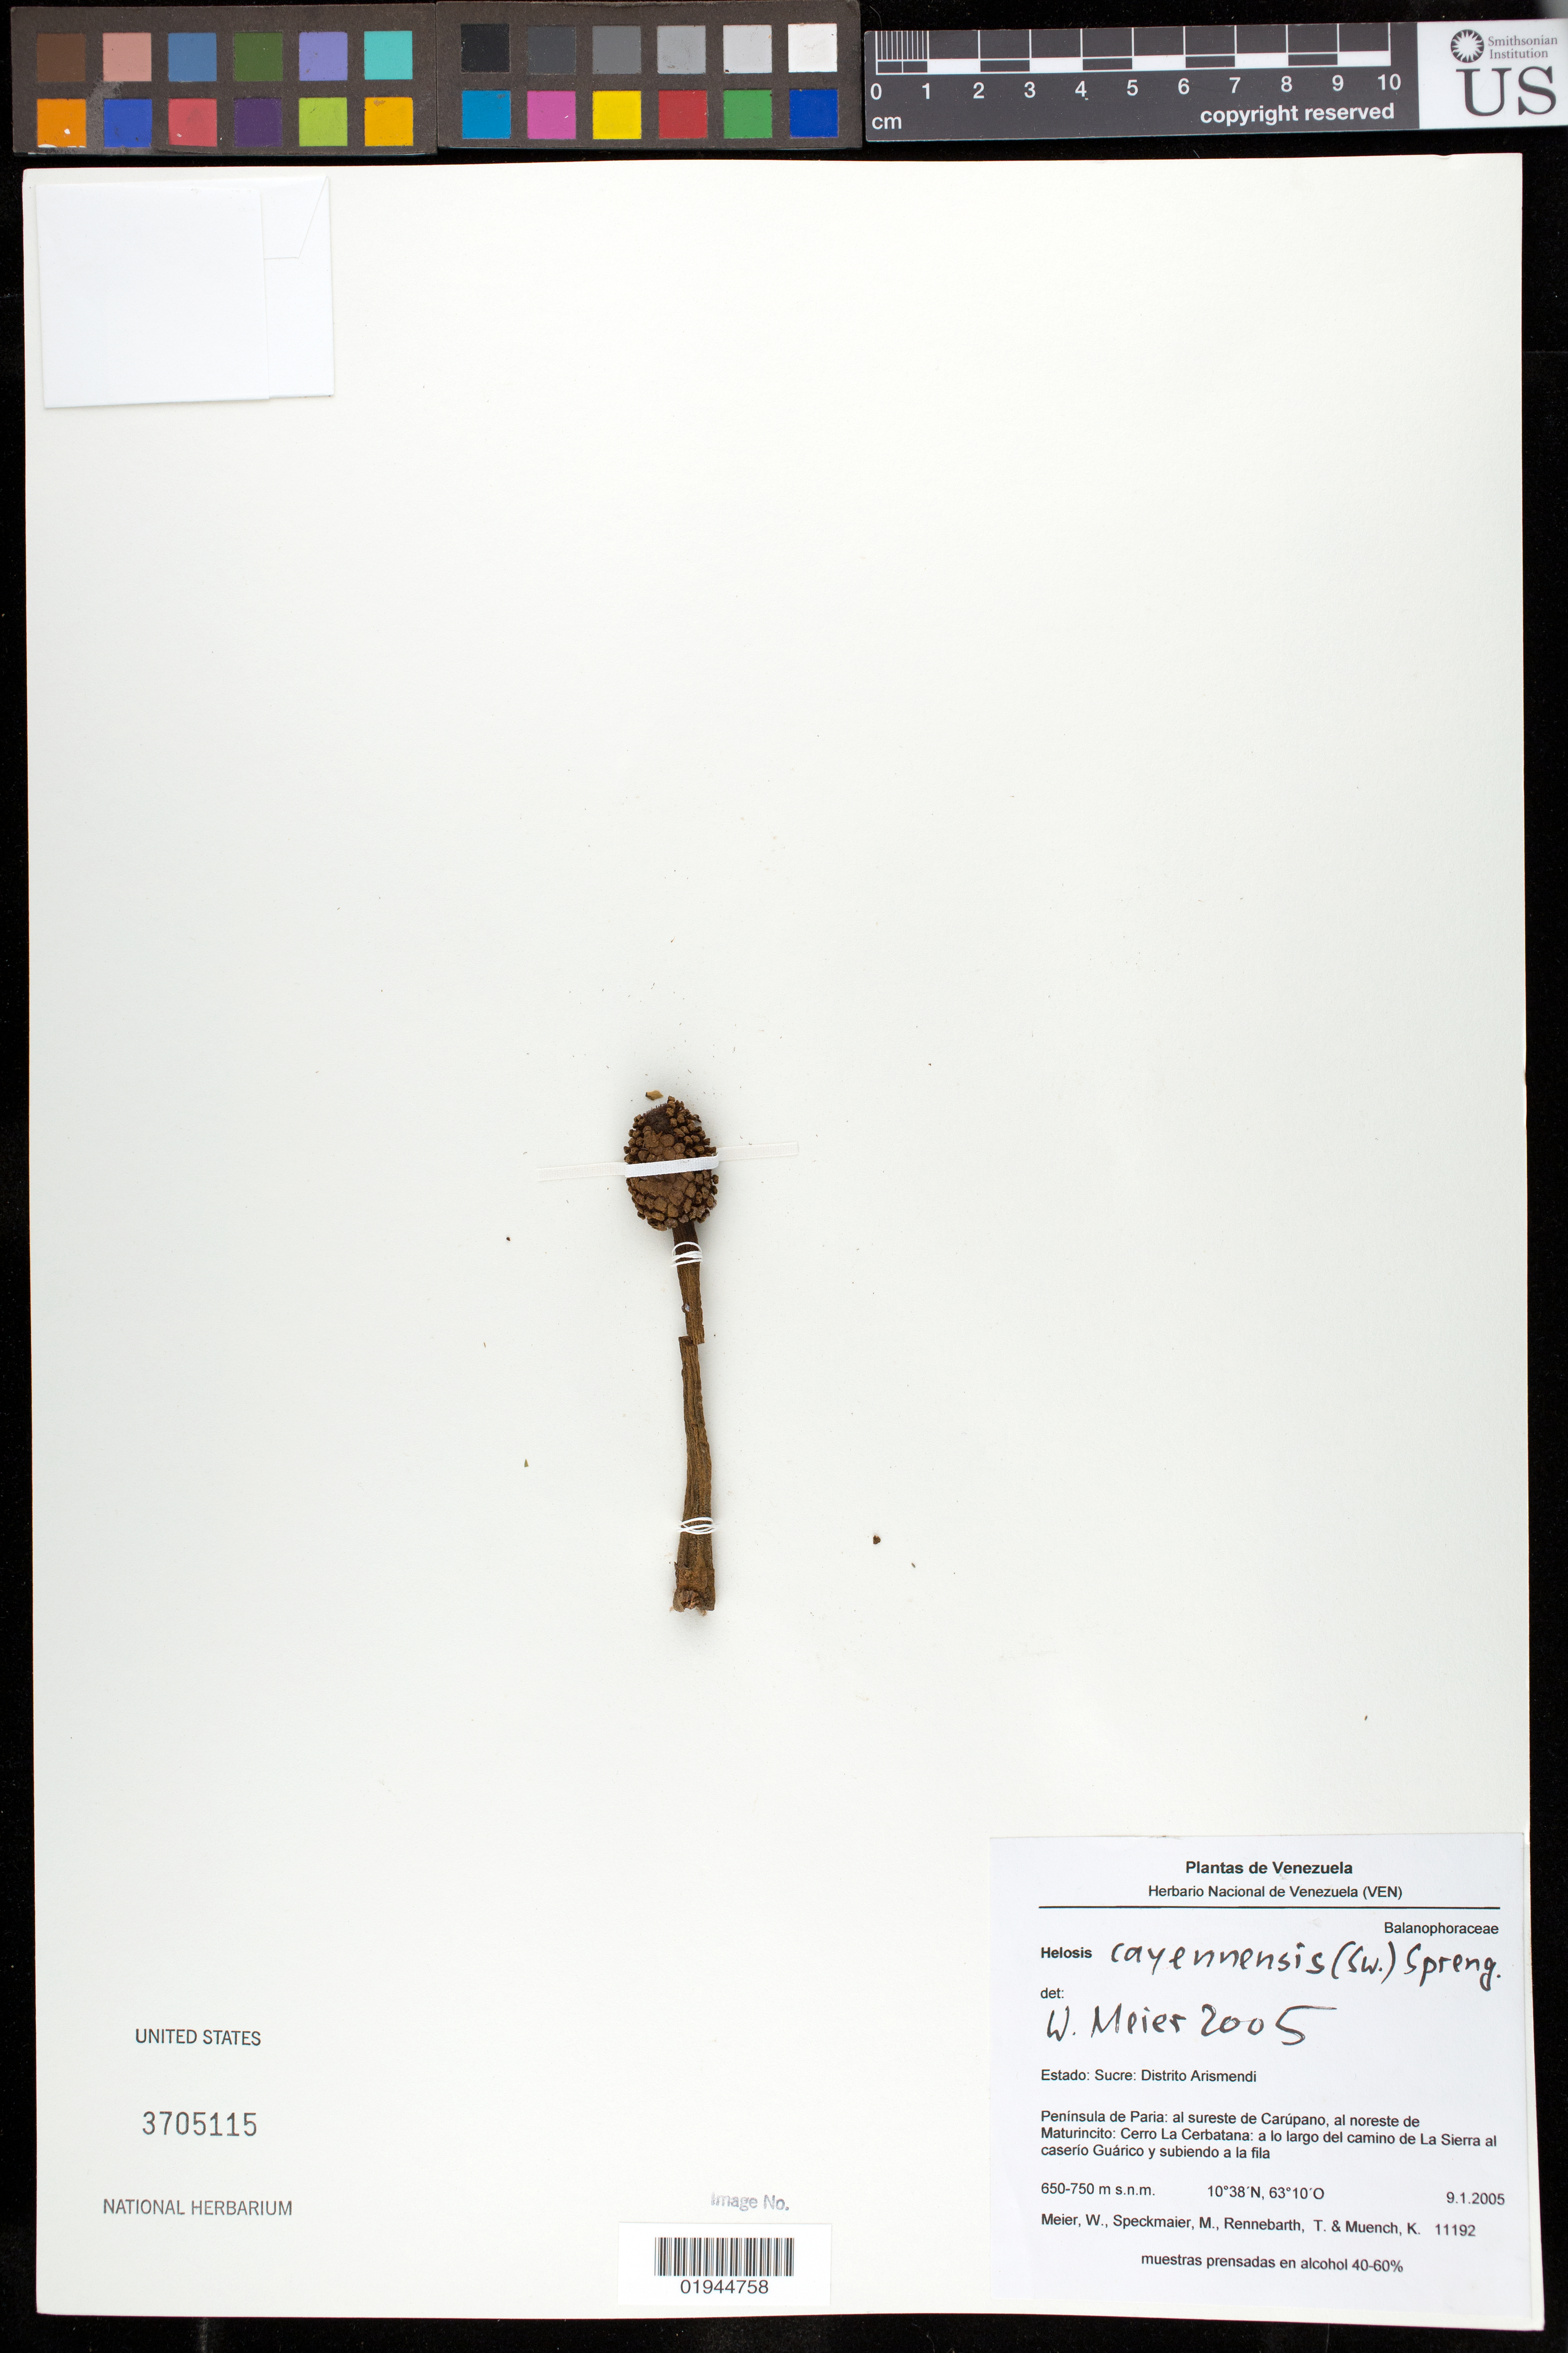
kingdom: Plantae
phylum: Tracheophyta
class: Magnoliopsida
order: Santalales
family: Balanophoraceae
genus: Helosis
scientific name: Helosis cayennensis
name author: (Sw.) Spreng.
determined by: Meier, Winfried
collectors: W. Meier, M. Speckmaier, T. Rennebarth & K. Muench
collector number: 11192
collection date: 2005-01-09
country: Venezuela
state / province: Sucre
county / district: Arismendi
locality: Peninsula de Paria; al sureste de Carúpano, al noreste de Maturincito: Cerro La Cerbatana: a lo largo del camino de La Sierra al caserio Guarico y subiendo a la fila.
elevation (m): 650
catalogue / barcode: US 3705115